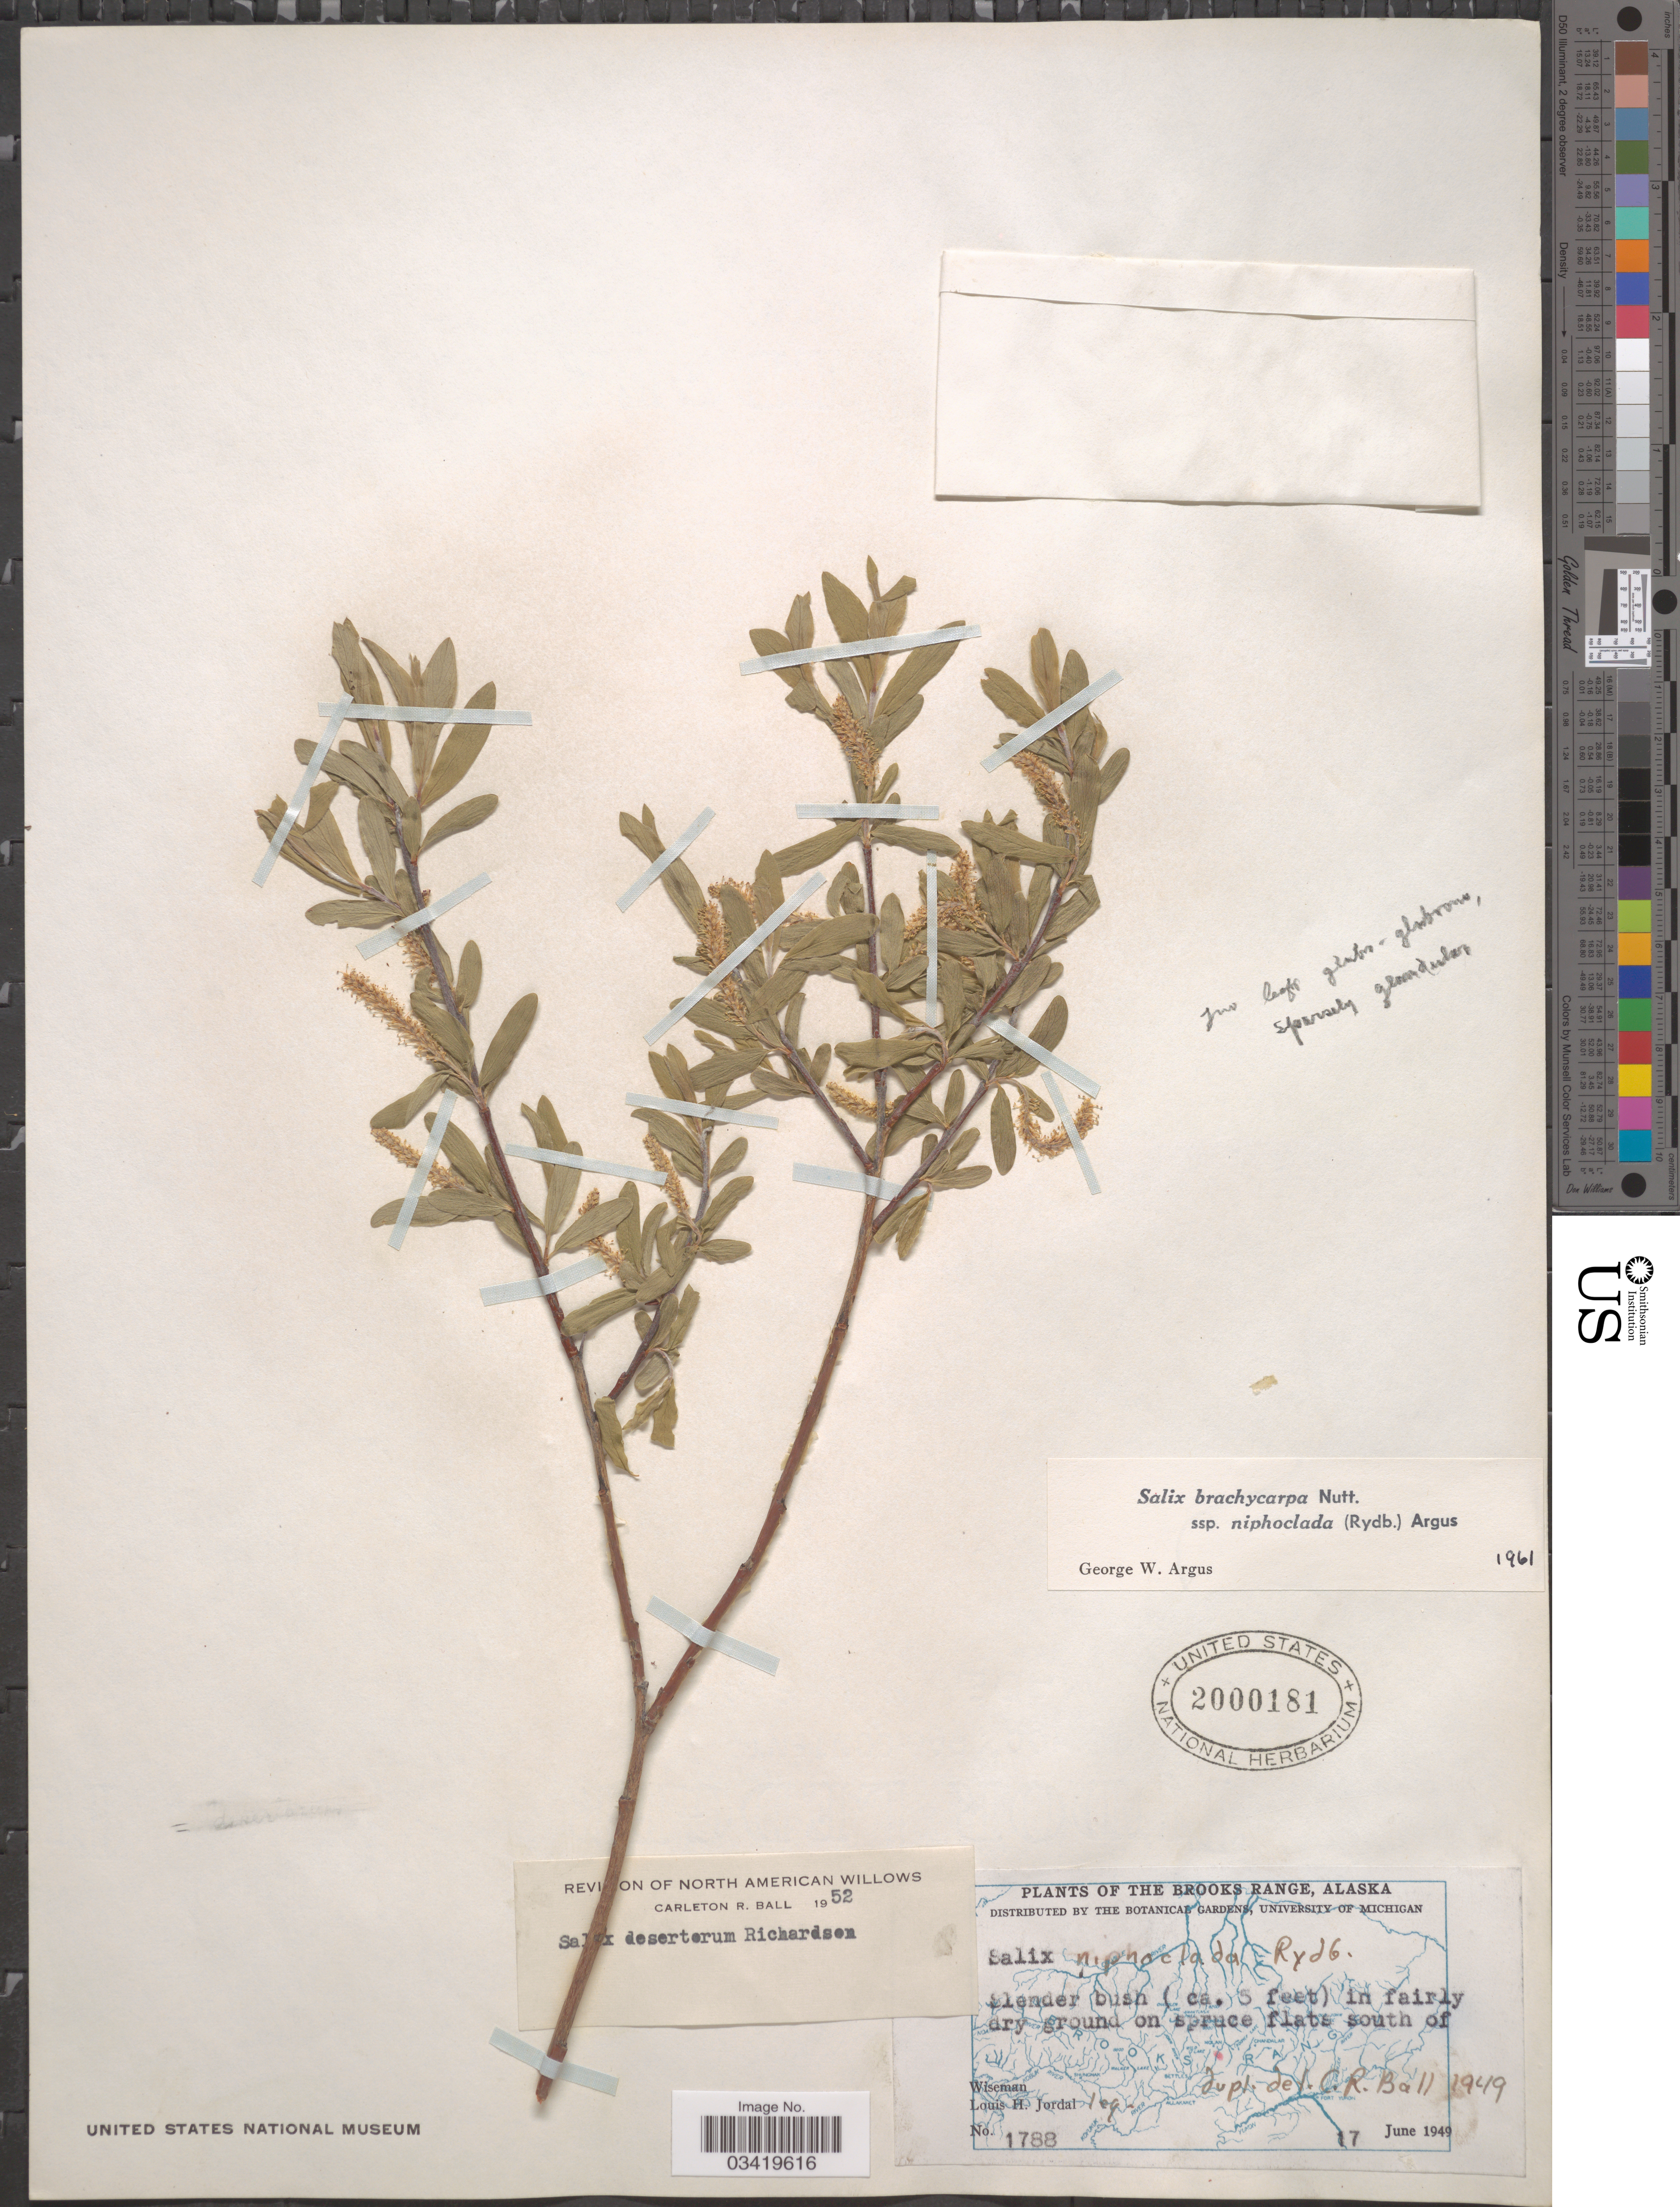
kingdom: Plantae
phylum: Tracheophyta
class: Magnoliopsida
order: Malpighiales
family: Salicaceae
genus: Salix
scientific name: Salix brachycarpa subsp. niphoclada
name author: (Rydb.) Argus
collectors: L. Jordal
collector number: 1788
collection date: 1949-06-17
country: United States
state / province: Alaska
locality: The Brooks Range. South of Wiseman.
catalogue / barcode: US 2000181